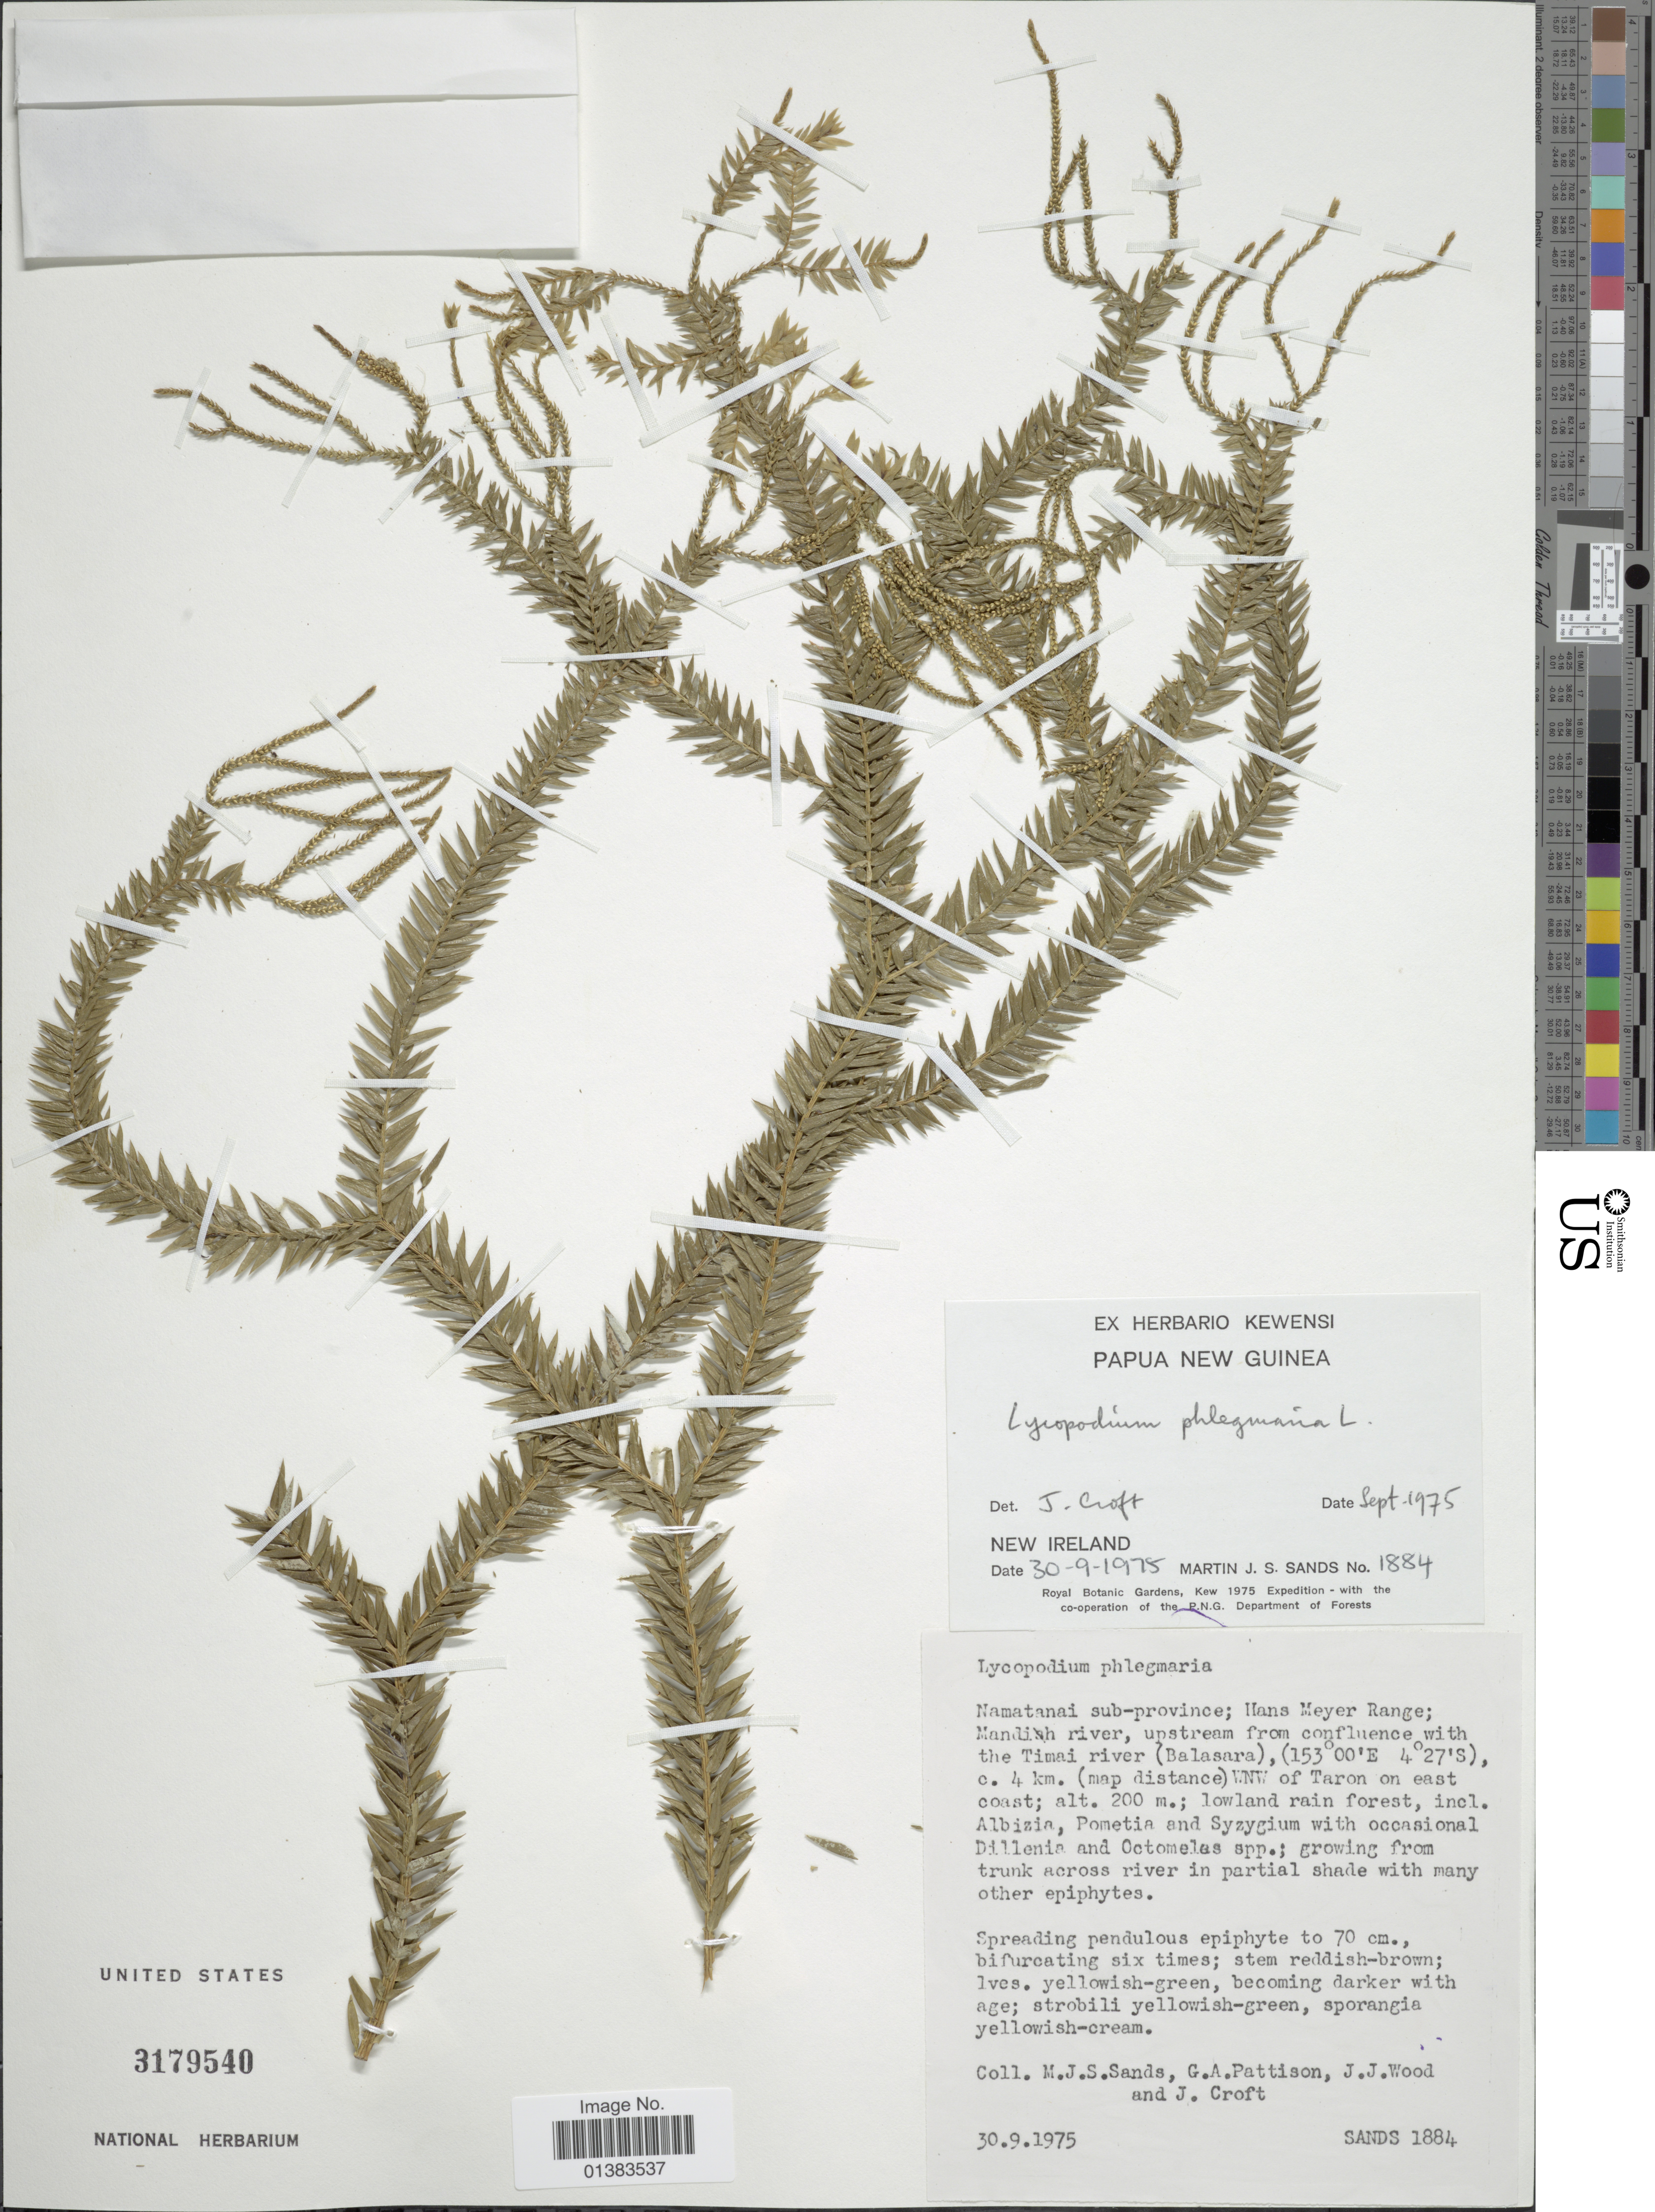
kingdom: Plantae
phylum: Tracheophyta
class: Lycopodiopsida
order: Lycopodiales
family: Lycopodiaceae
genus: Phlegmariurus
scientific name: Phlegmariurus horizontalis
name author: (Nessel) A. R. Field & Bostock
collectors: M. Sands, G. Pattison, J. Wood & J. Croft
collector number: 1884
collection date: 1975-09-30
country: Papua New Guinea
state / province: New Ireland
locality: Namatanai sub-province; Hans Meyer Range; Mandih river, upstream from confluence with the Timai river (Balasara), c. 4 km. (map distance) WNW of Taron on east coast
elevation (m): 200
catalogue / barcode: US 3179540